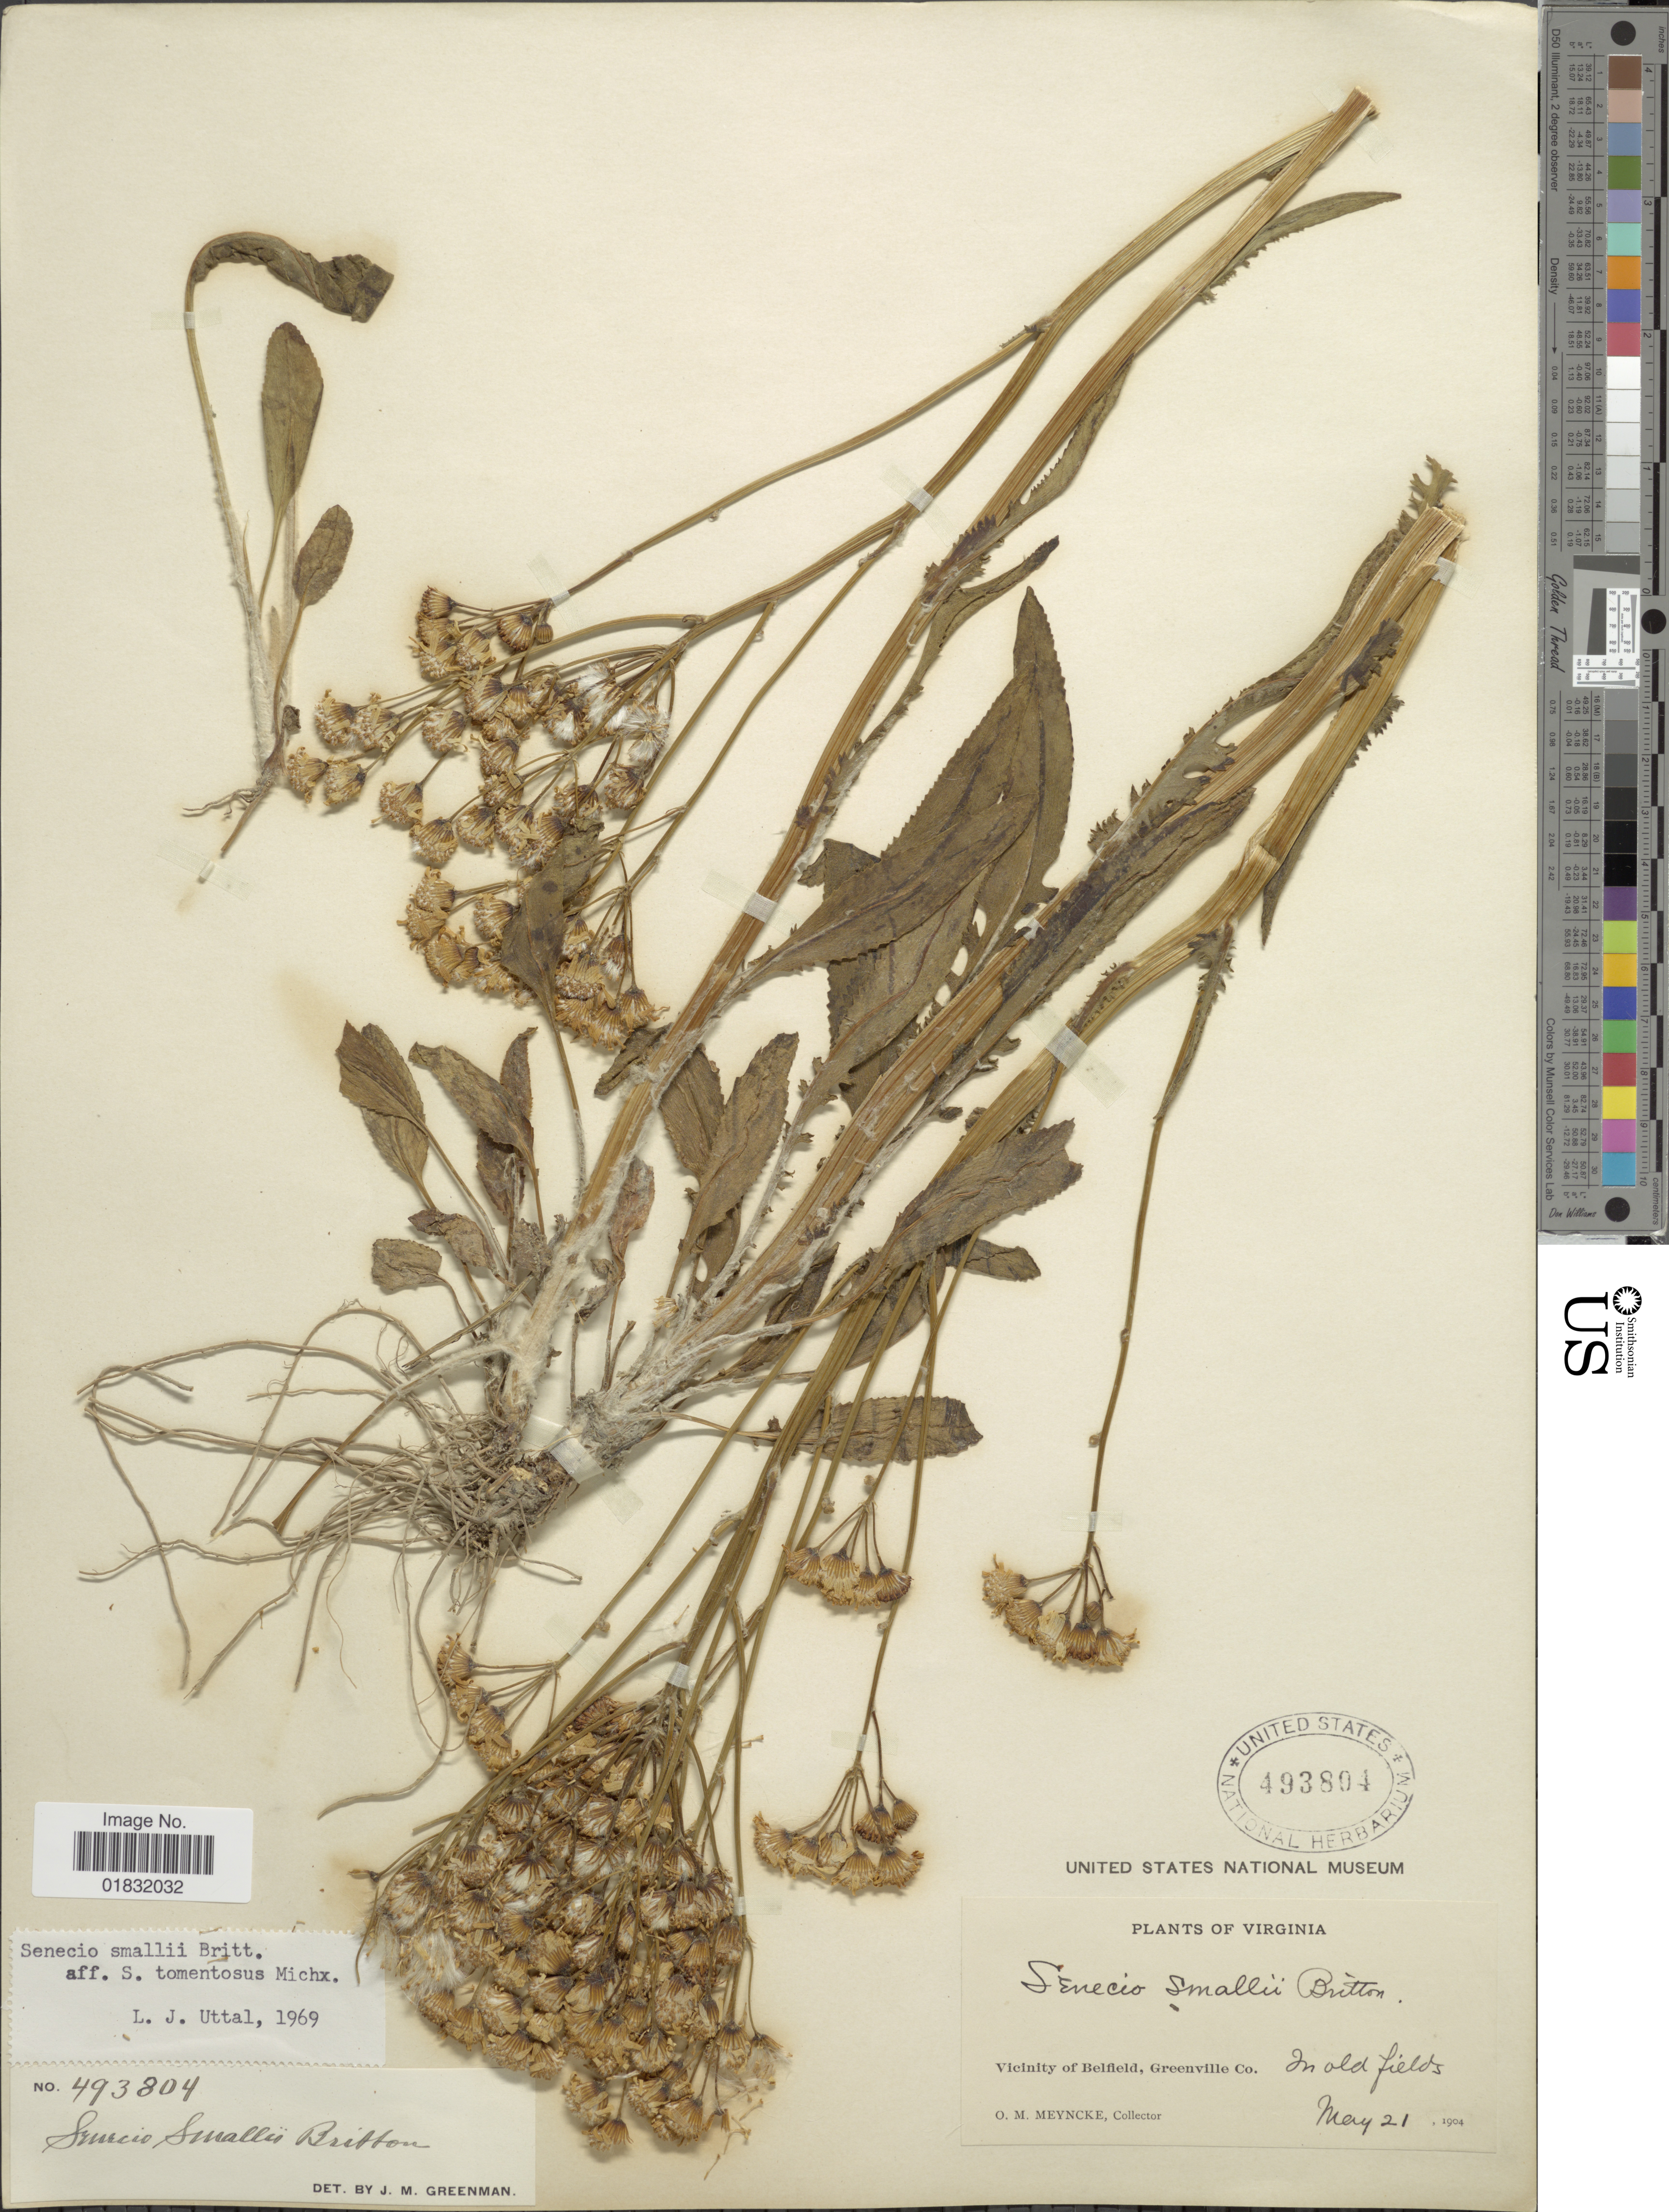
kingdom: Plantae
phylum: Tracheophyta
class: Magnoliopsida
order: Asterales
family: Asteraceae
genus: Packera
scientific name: Packera smallii Britton comb ined.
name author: Britton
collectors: O. Meyncke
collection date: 1904-05-21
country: United States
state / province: Virginia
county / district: Greensville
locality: Vicinity of Belfield, Greenville Co. In old fields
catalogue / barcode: US 493804